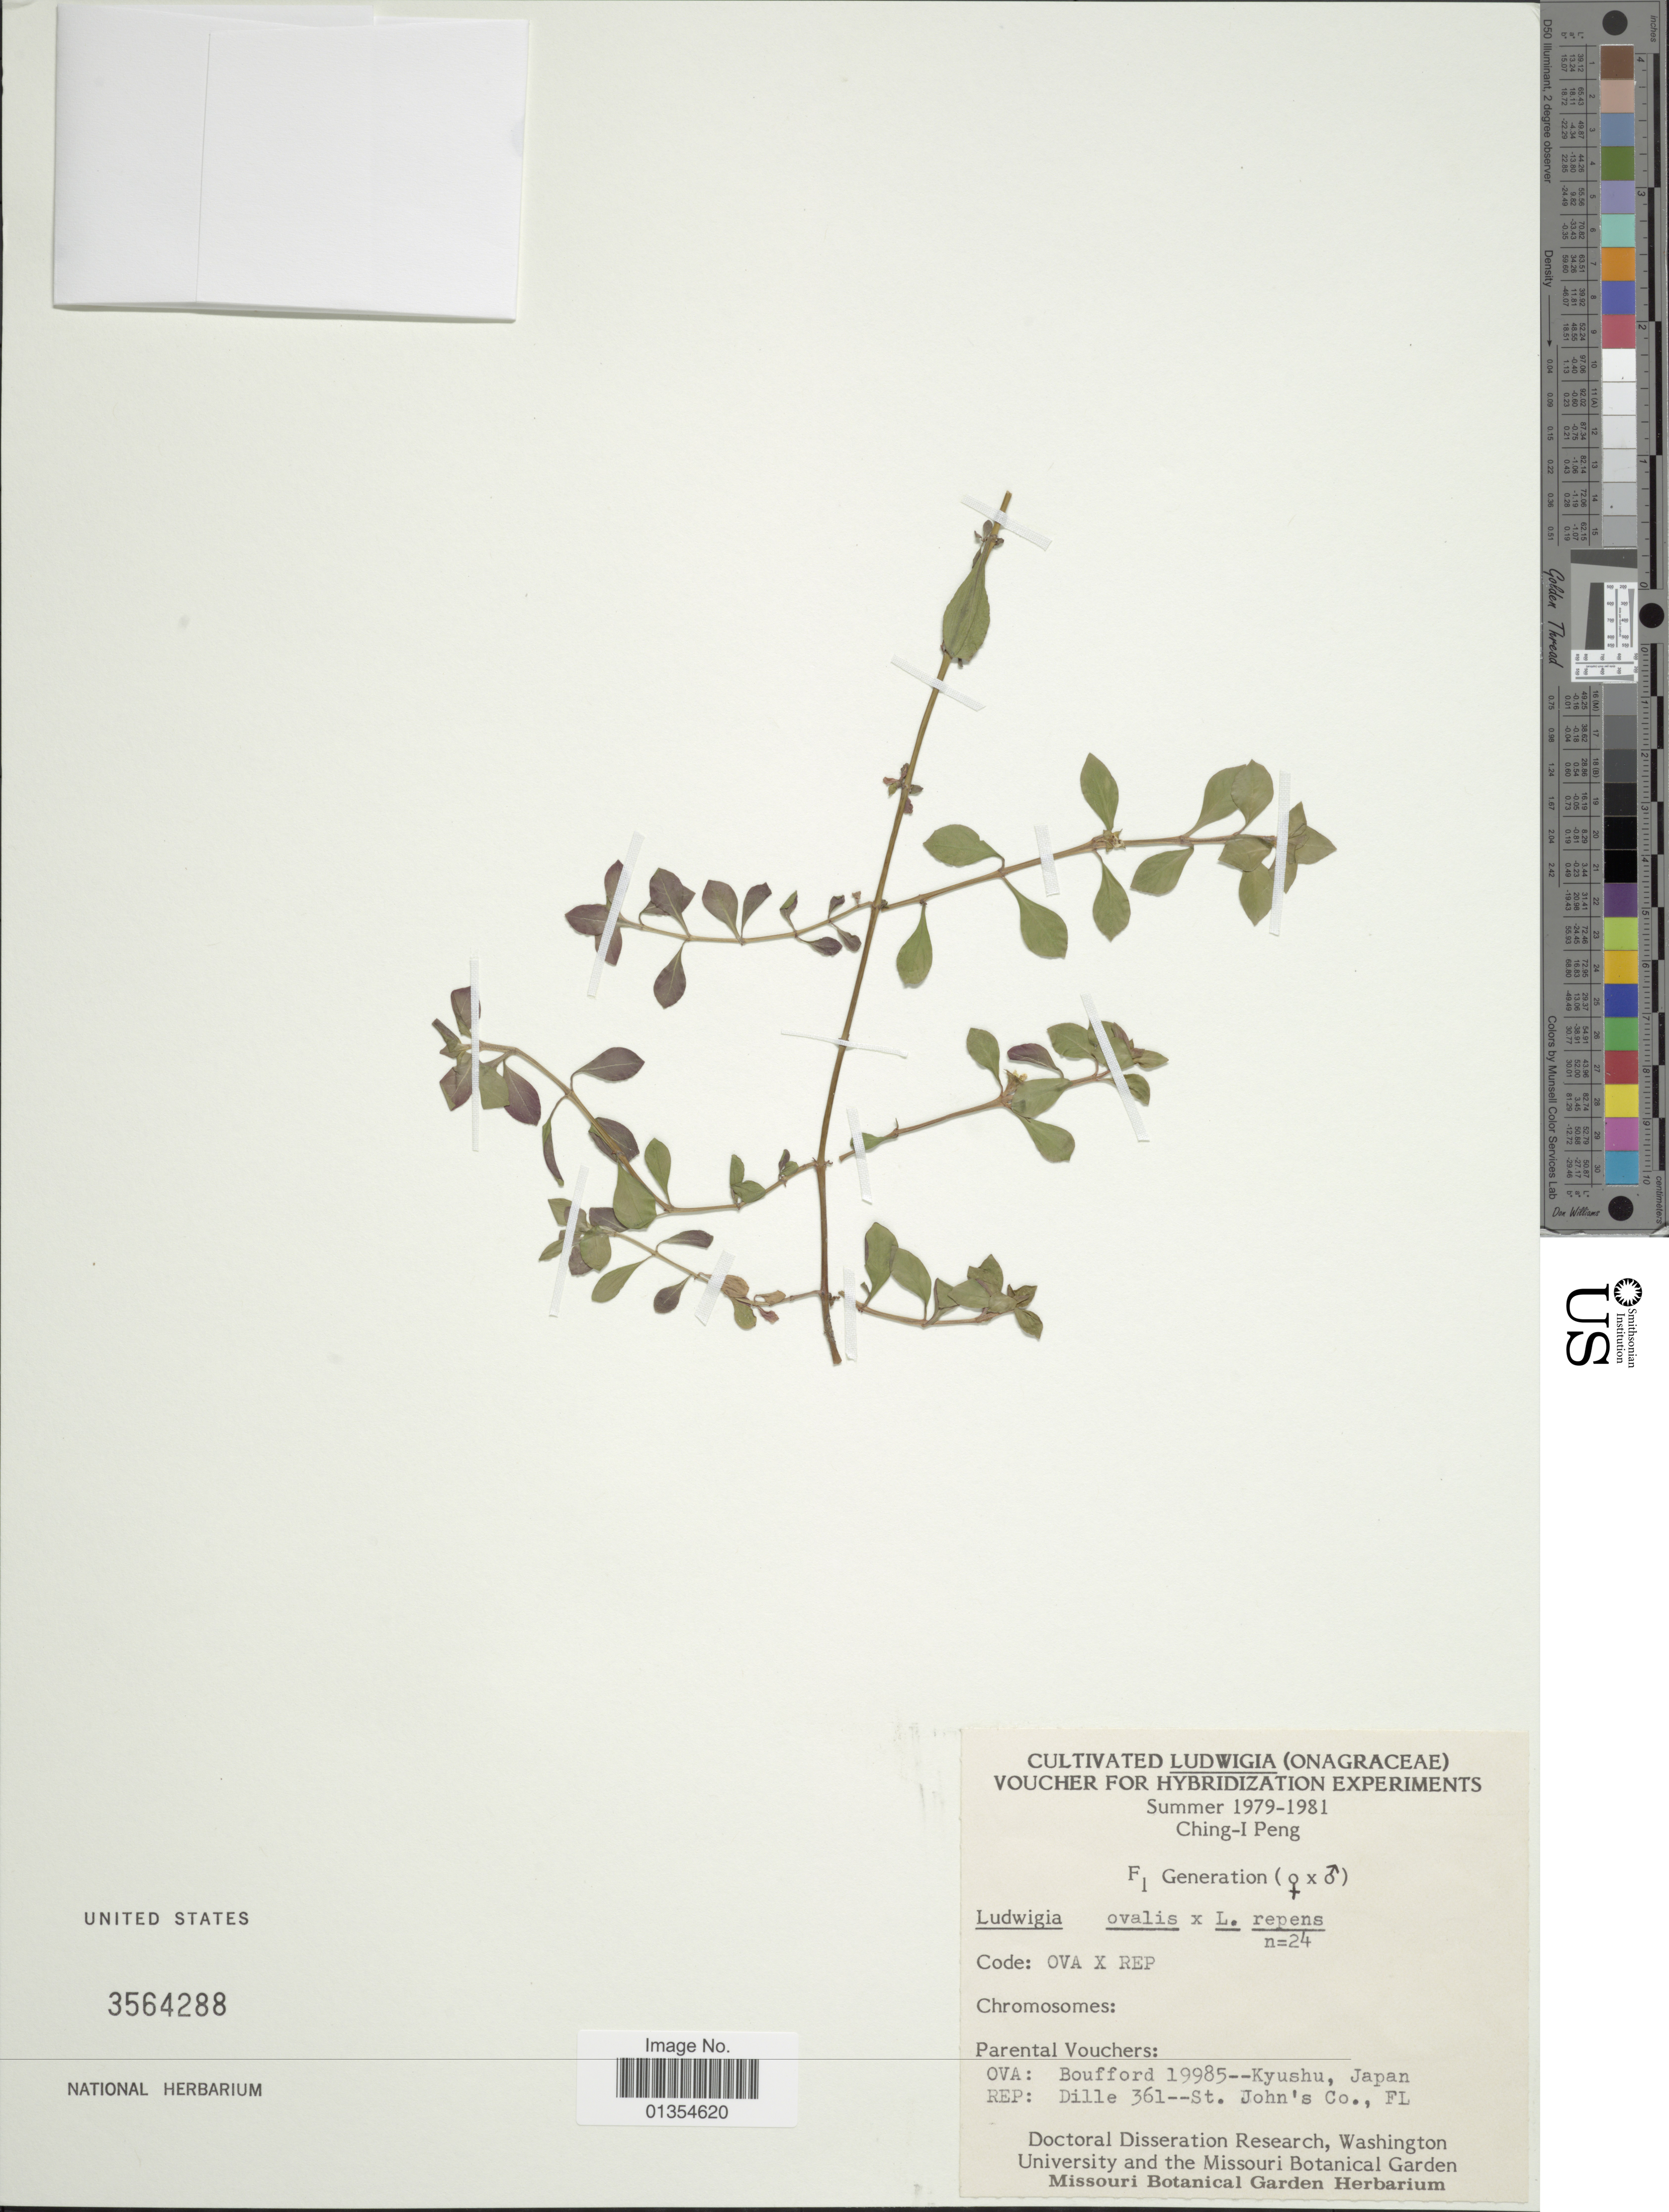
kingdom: Plantae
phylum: Tracheophyta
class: Magnoliopsida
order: Myrtales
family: Onagraceae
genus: Ludwigia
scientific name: Ludwigia ovalis x L. repens J.R. Forst.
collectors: C.-I Peng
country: United States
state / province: Missouri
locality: Missouri Botanical Garden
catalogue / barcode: US 3564288